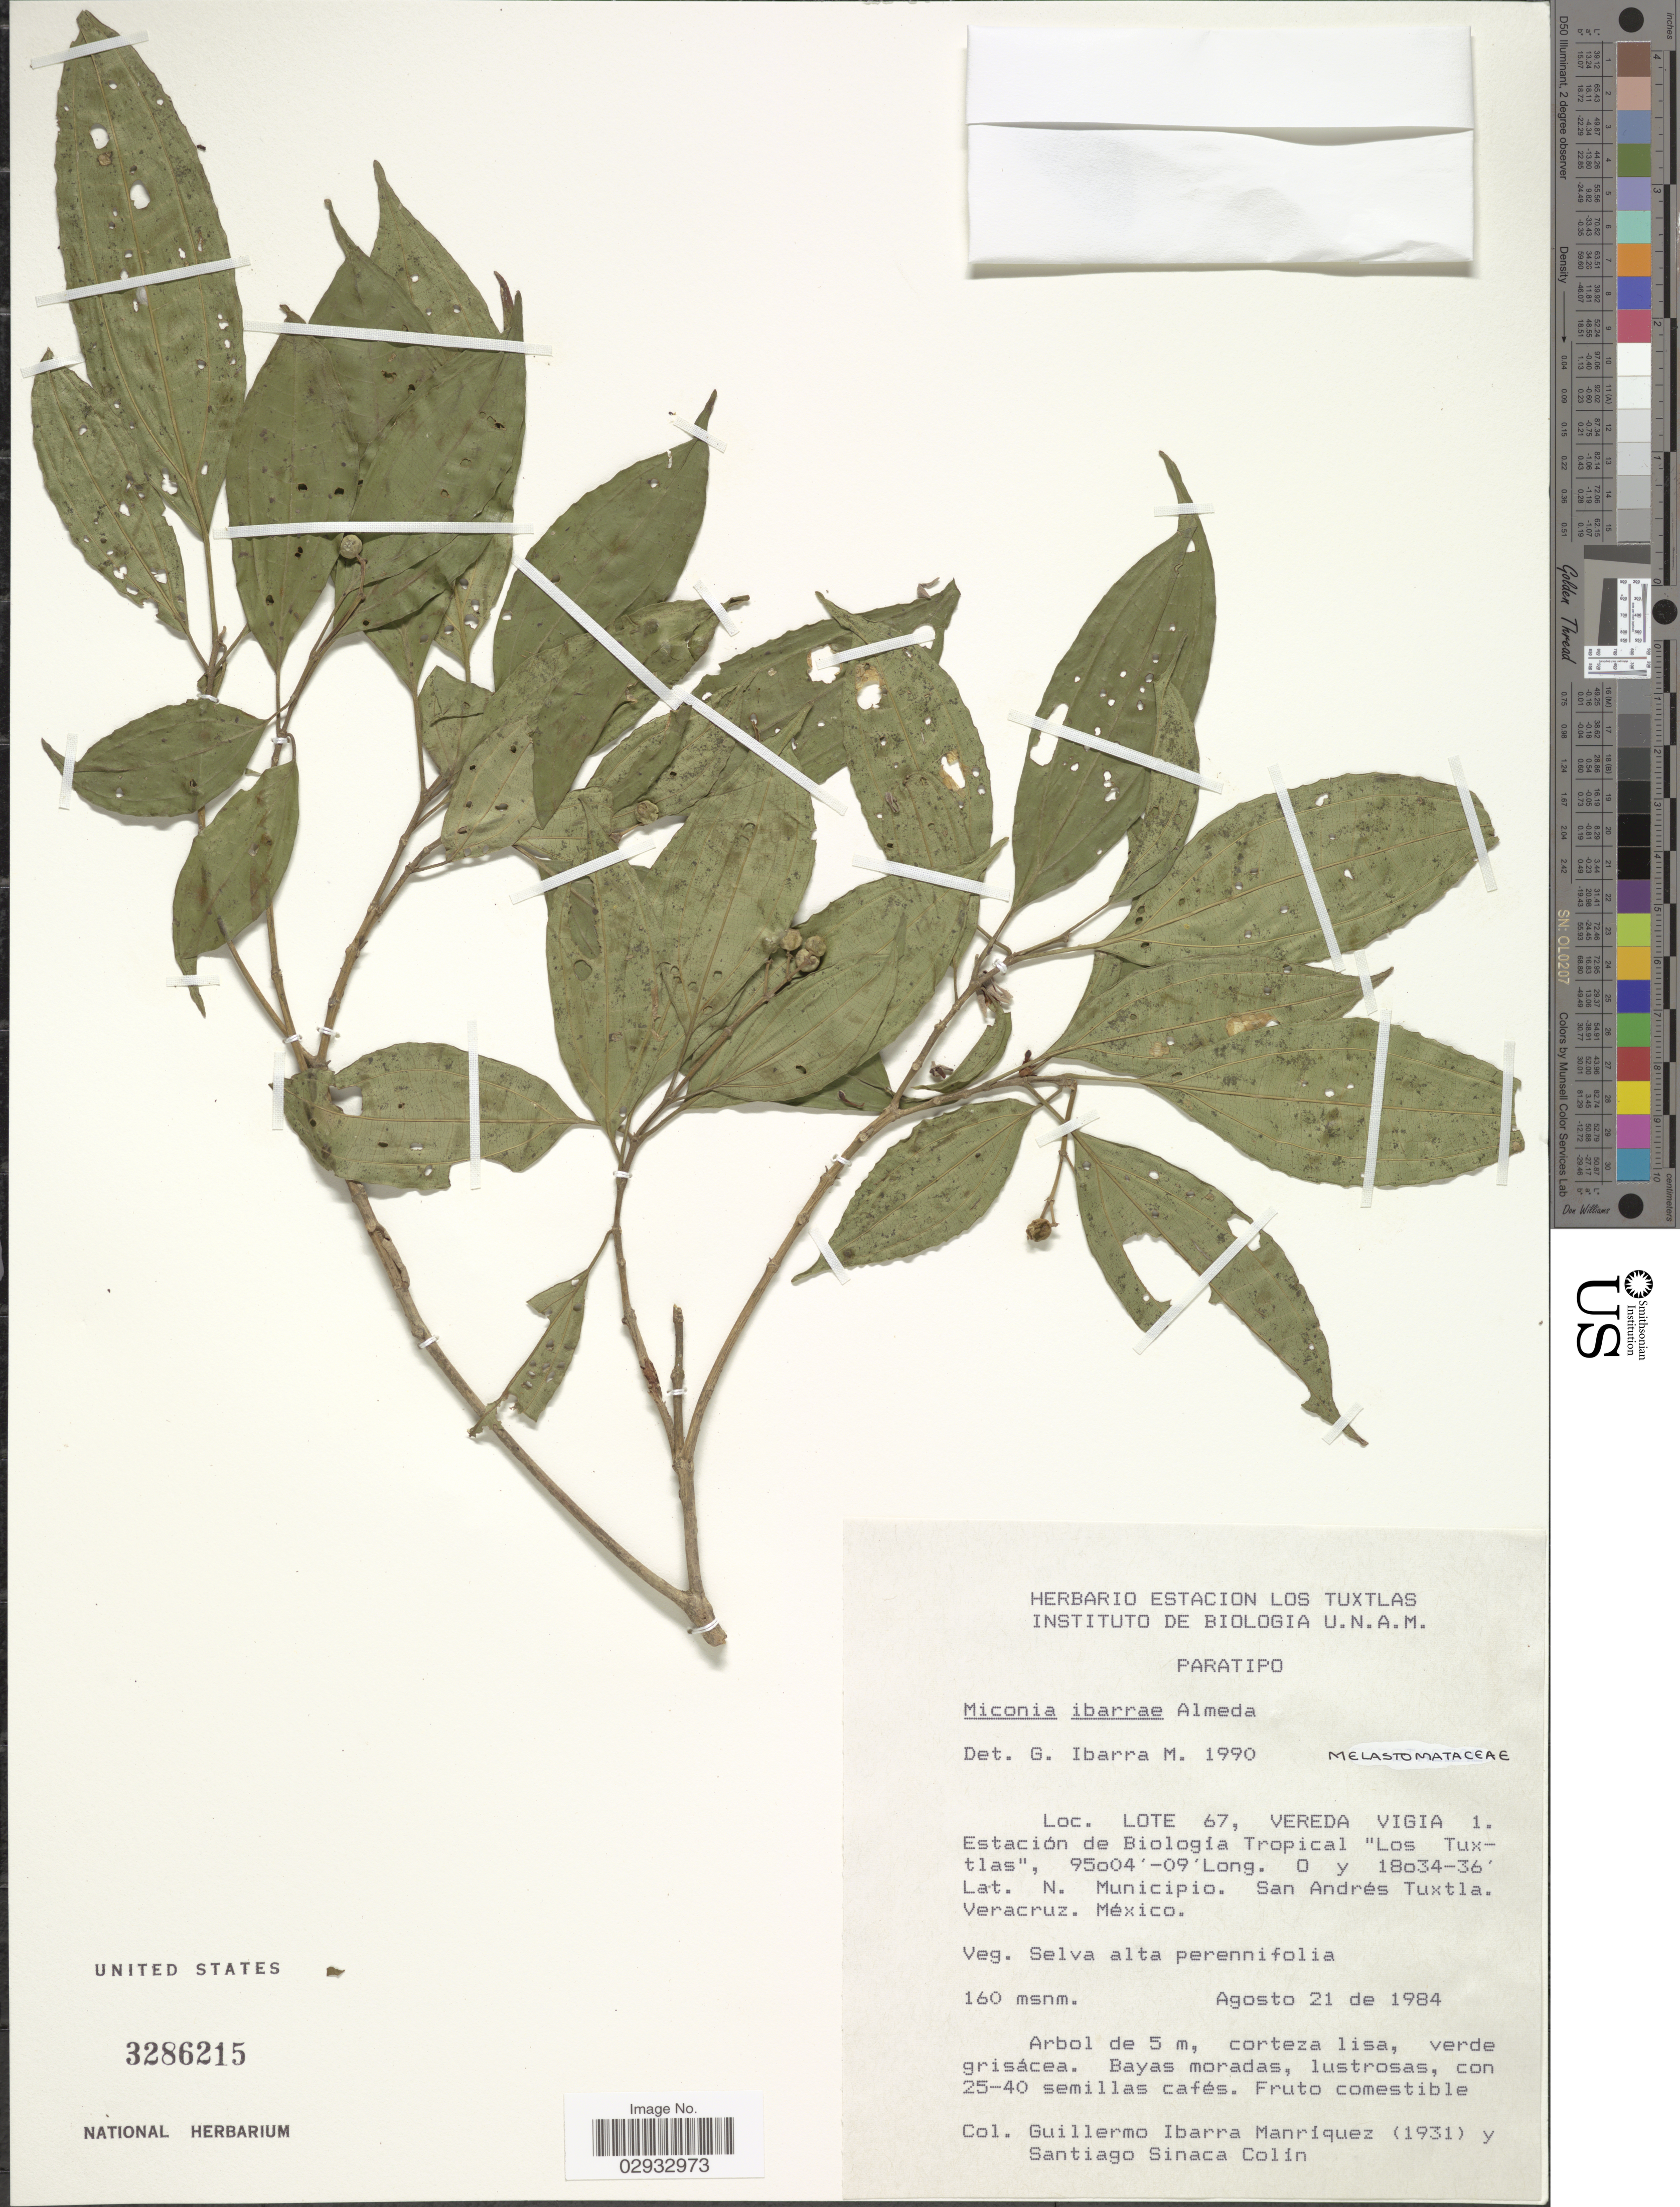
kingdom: Plantae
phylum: Tracheophyta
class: Magnoliopsida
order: Myrtales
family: Melastomataceae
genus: Miconia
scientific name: Miconia ibaguensis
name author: (Bonpl.) Triana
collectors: G. Manriquez & S. Sinaca-Colin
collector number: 1931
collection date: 1984-08-21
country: Mexico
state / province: Veracruz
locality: Vereda Vigia 1. Estación de Biologia Tropical "Los Tuxtlas". Municipio. San Andrés Tuxtla, Veracruz.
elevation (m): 160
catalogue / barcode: US 3286215